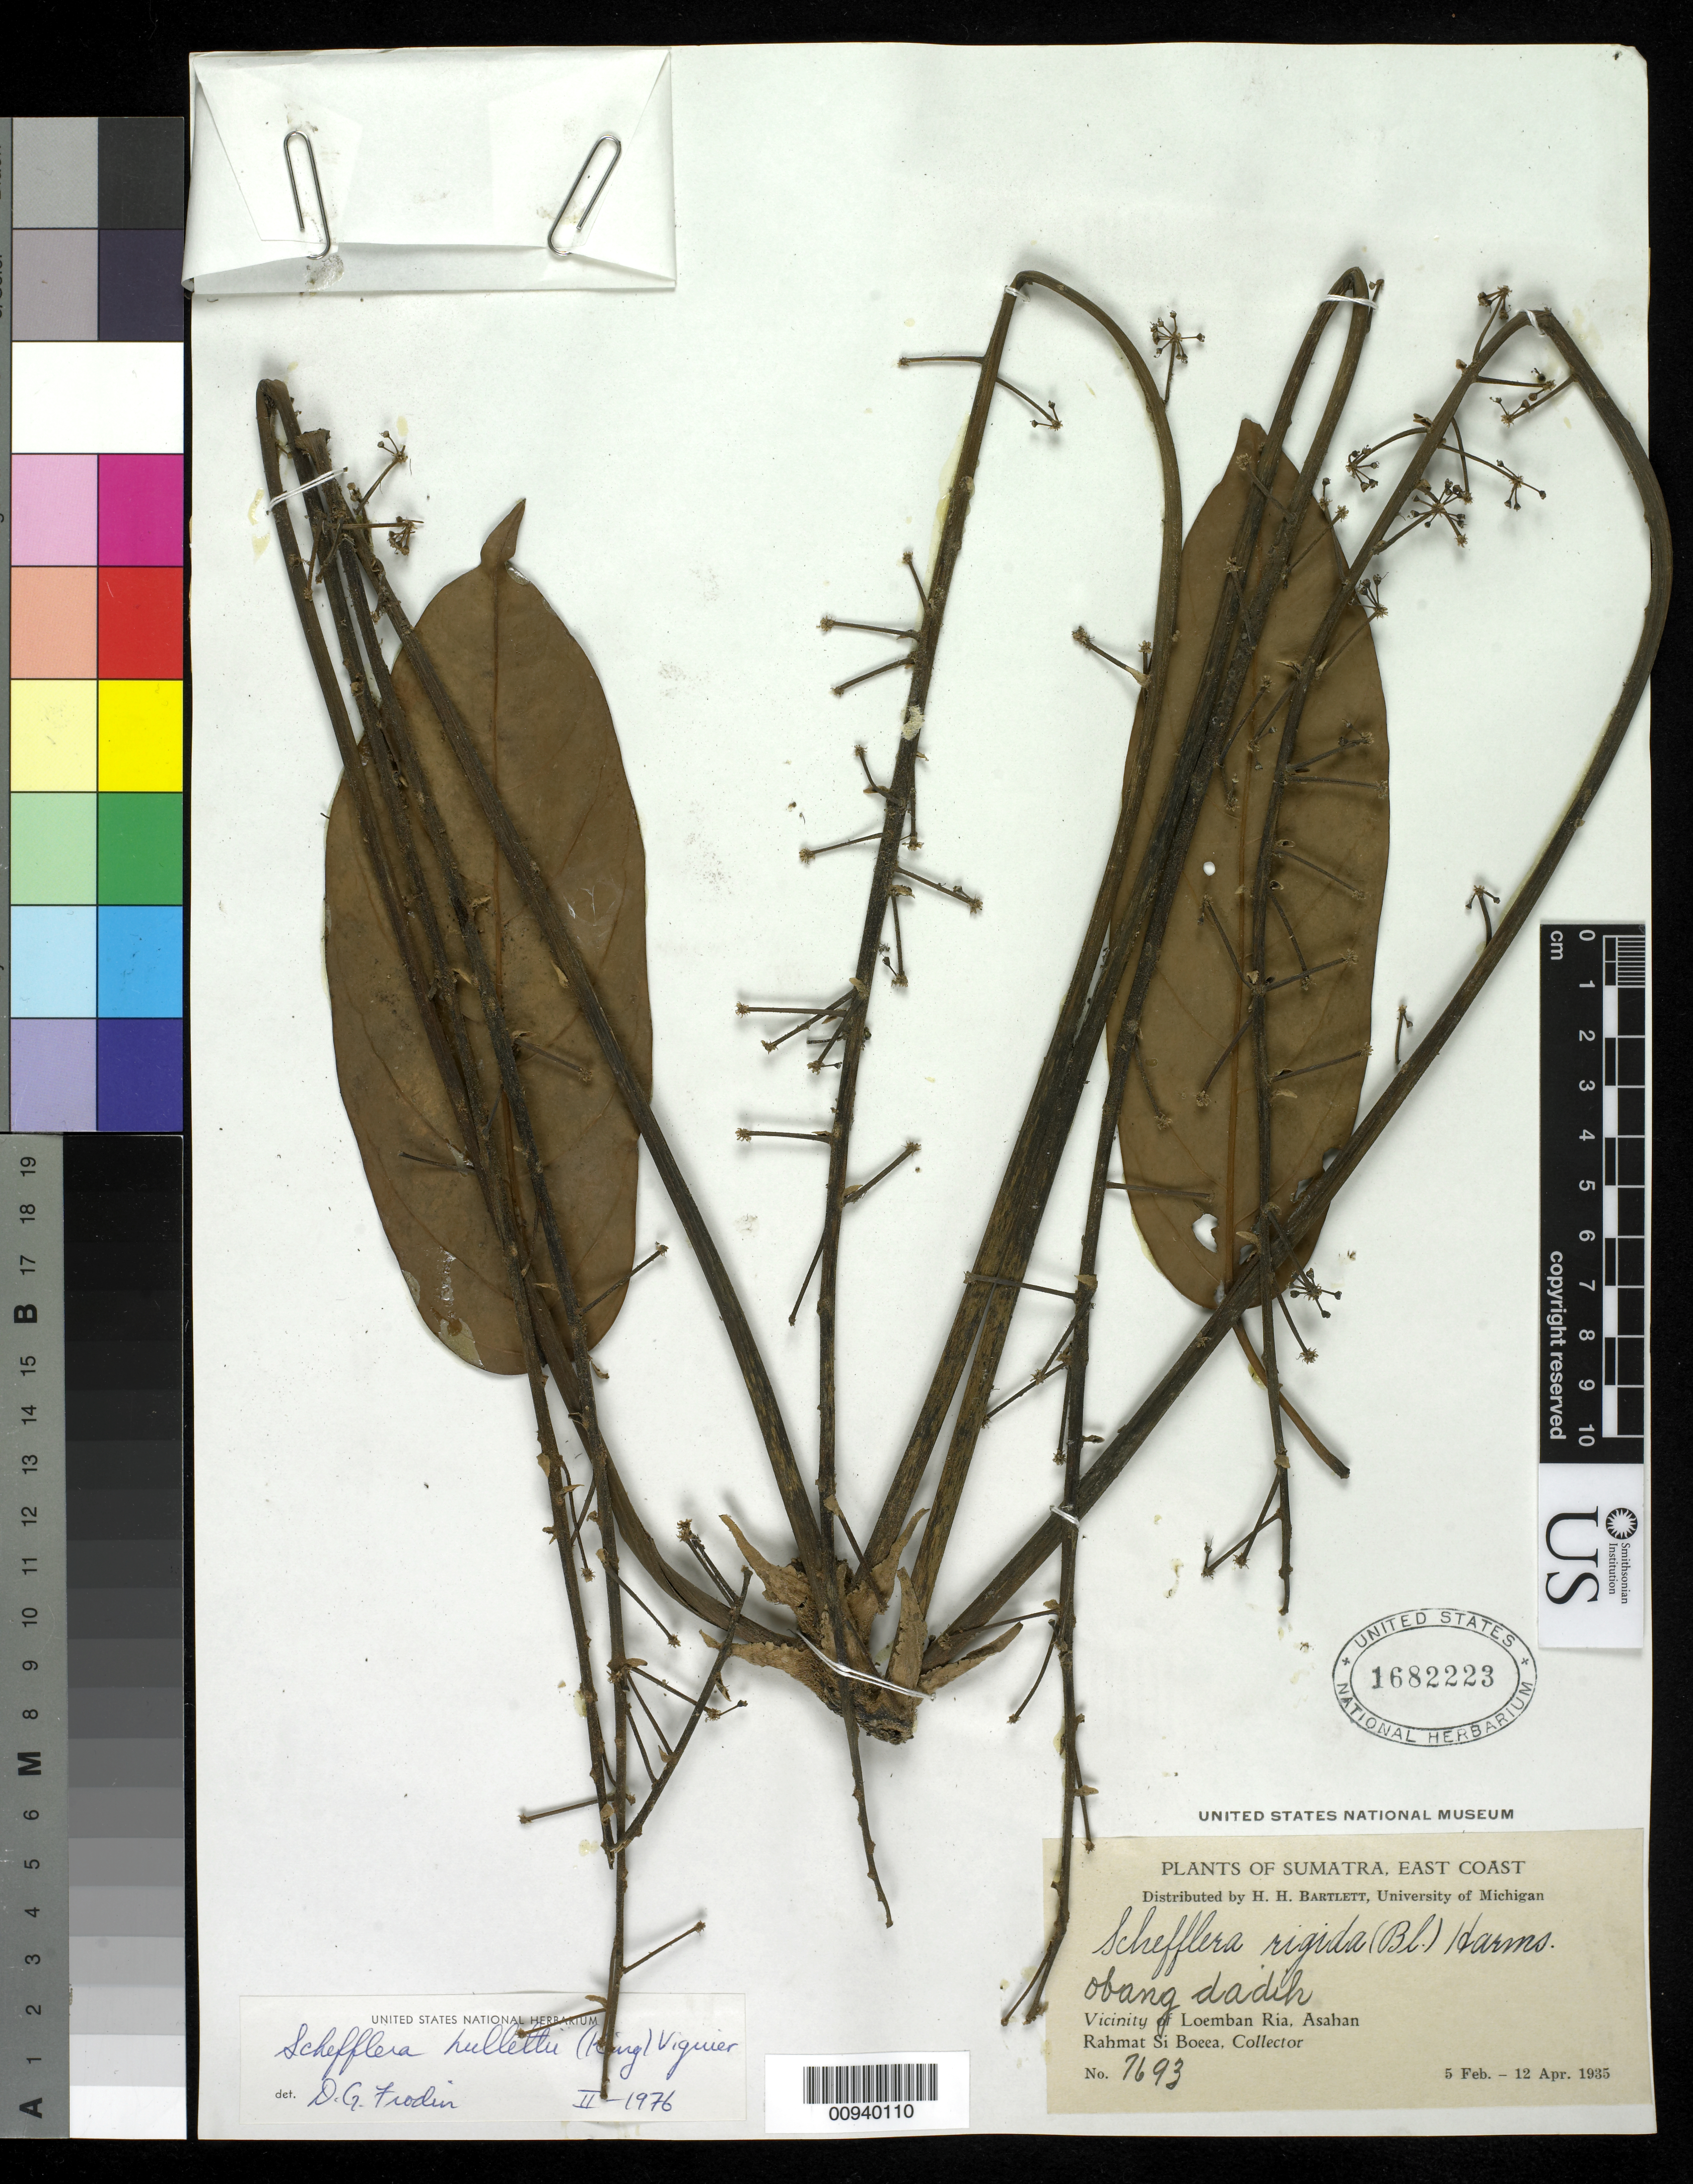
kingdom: Plantae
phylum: Tracheophyta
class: Magnoliopsida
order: Apiales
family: Araliaceae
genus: Heptapleurum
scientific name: Heptapleurum hullettii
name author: King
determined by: Wagner, W. L., (BOT), Smithsonian Institution - National Museum of Natural History (UNITED STATES)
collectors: Rahmat Si Boeea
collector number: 7693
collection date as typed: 05 Feb 1935 to 12 Apr 1935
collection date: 1935-02-05/1935-04-12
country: Indonesia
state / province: Sumatra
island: Sumatra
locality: Vicinity of Loemban Ria, Asahan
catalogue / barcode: US 1682223